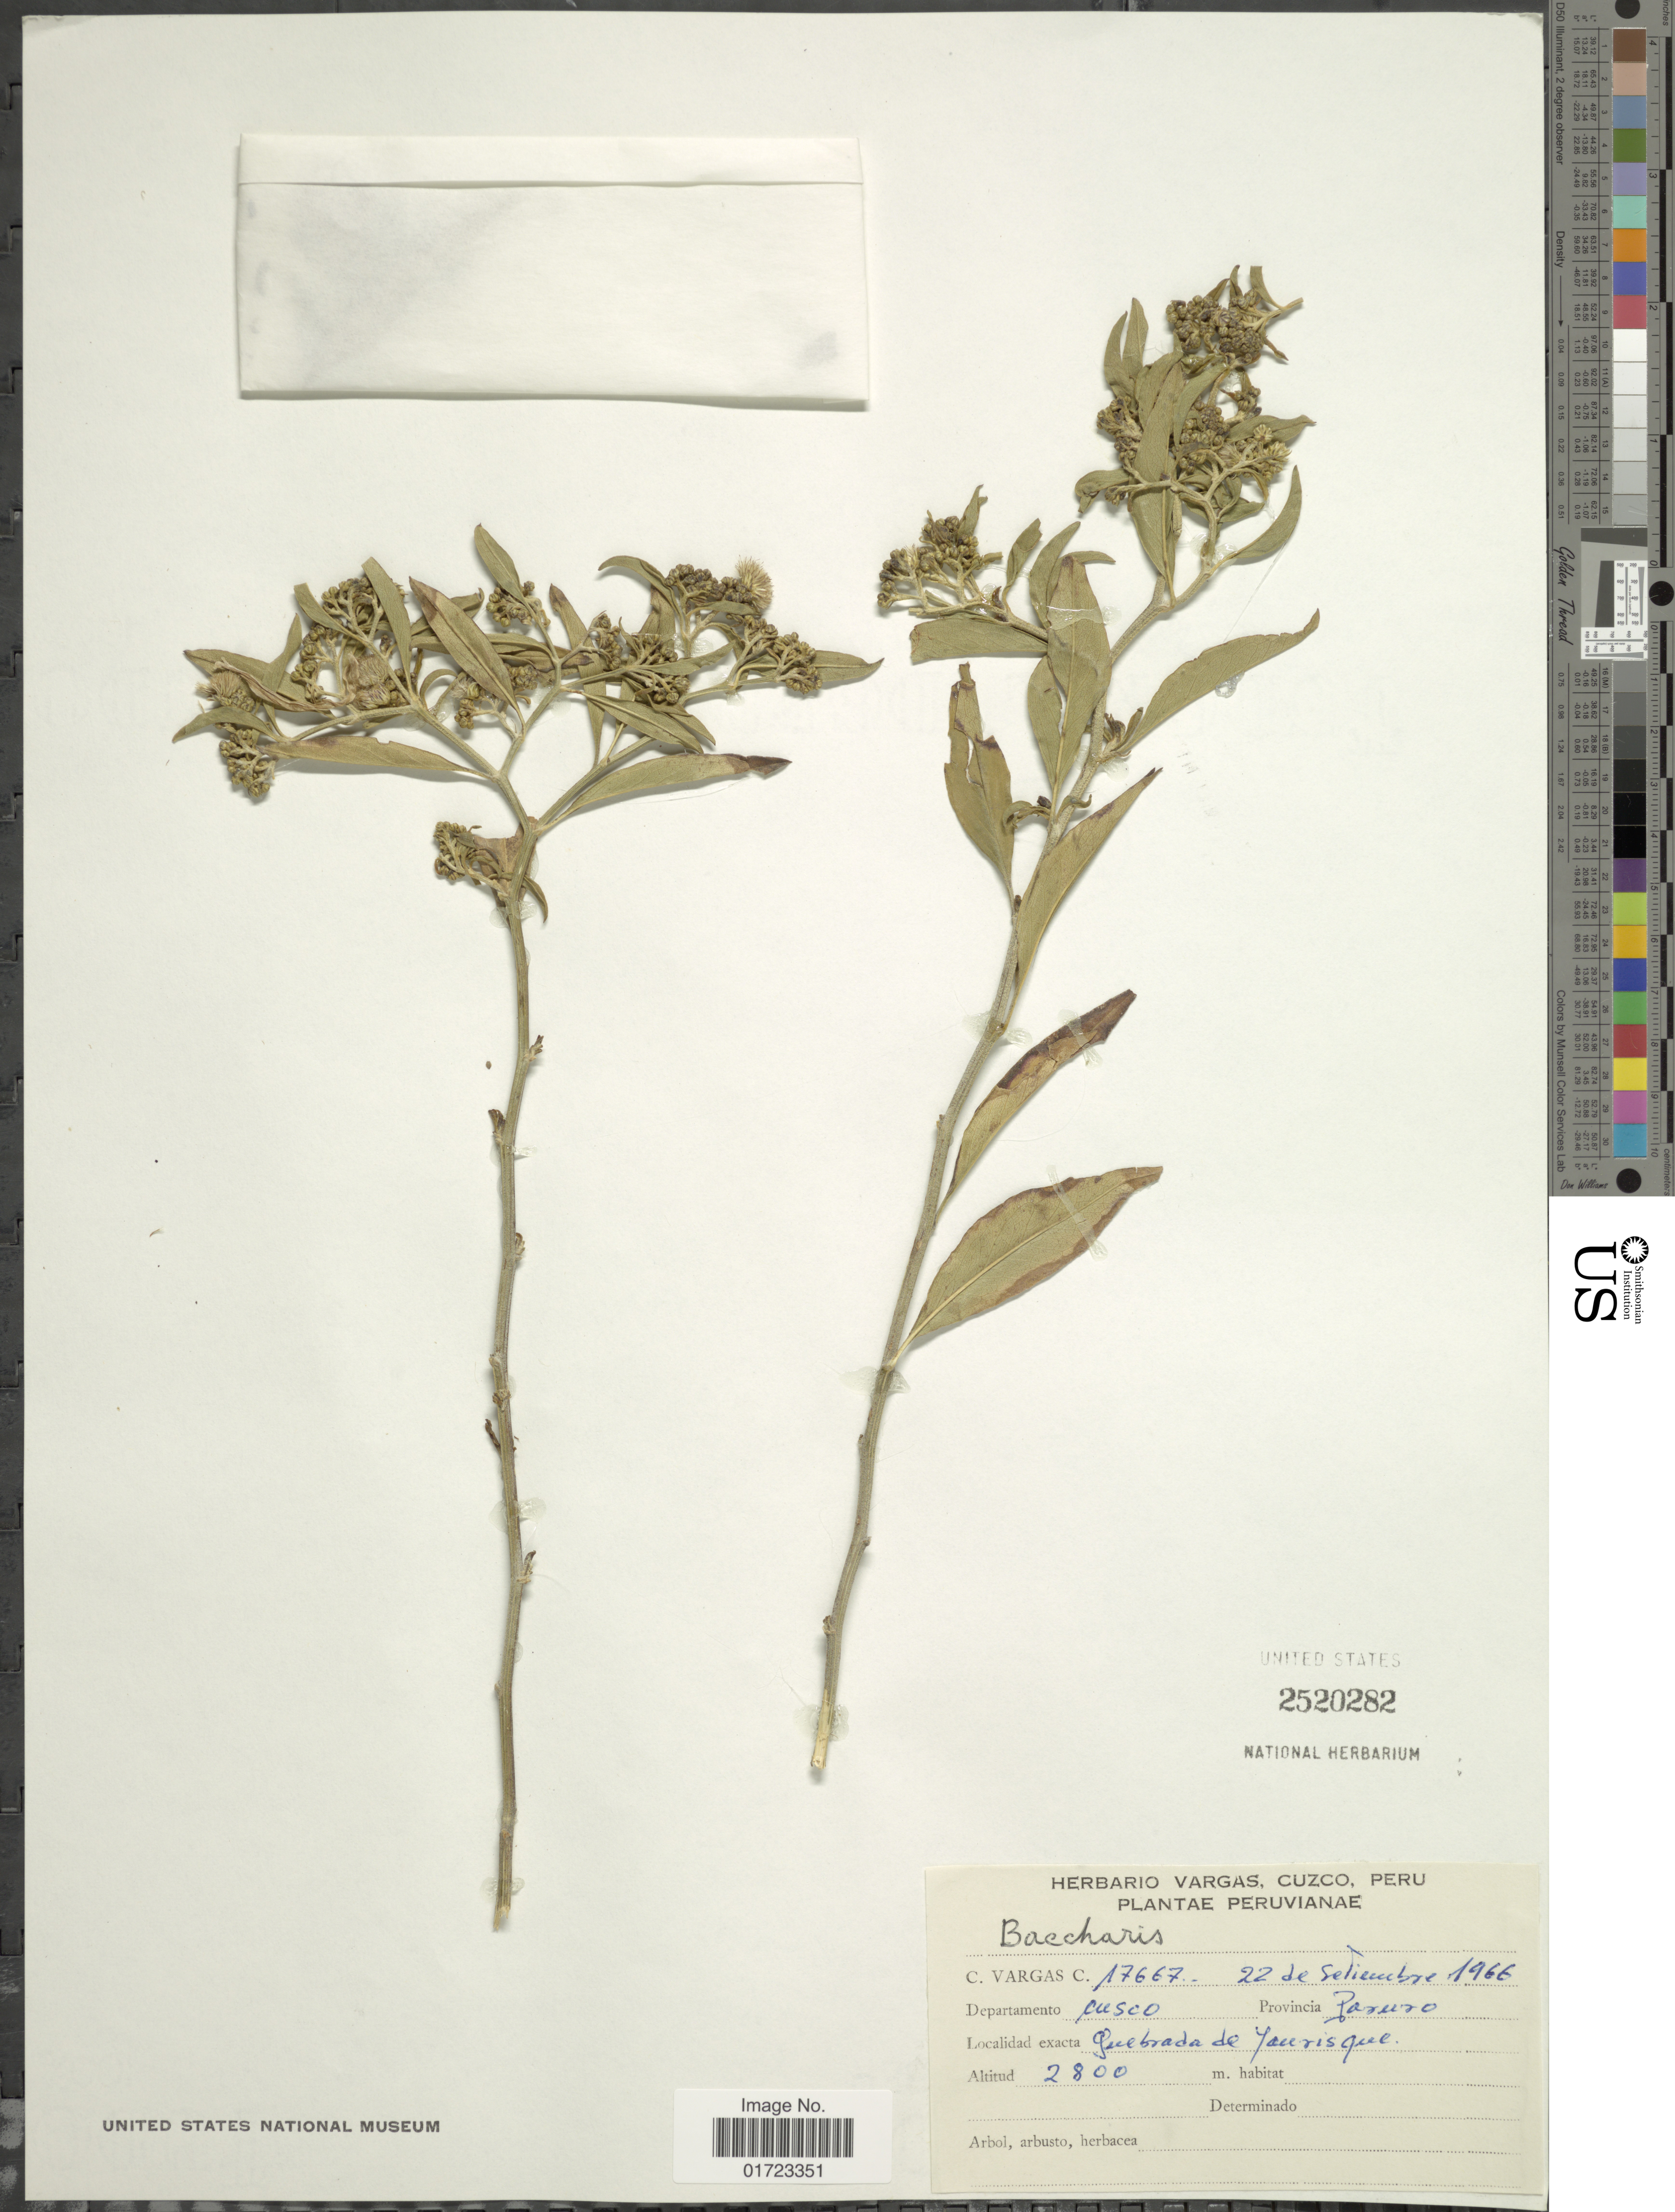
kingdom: Plantae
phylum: Tracheophyta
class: Magnoliopsida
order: Asterales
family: Asteraceae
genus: Baccharis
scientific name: Baccharis quitensis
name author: Kunth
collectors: C. Vargas Calderón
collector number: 17667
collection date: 1966-09-22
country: Peru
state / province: Cusco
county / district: Paruro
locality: Quebrada de Yaurisque.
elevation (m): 2800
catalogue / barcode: US 2520282